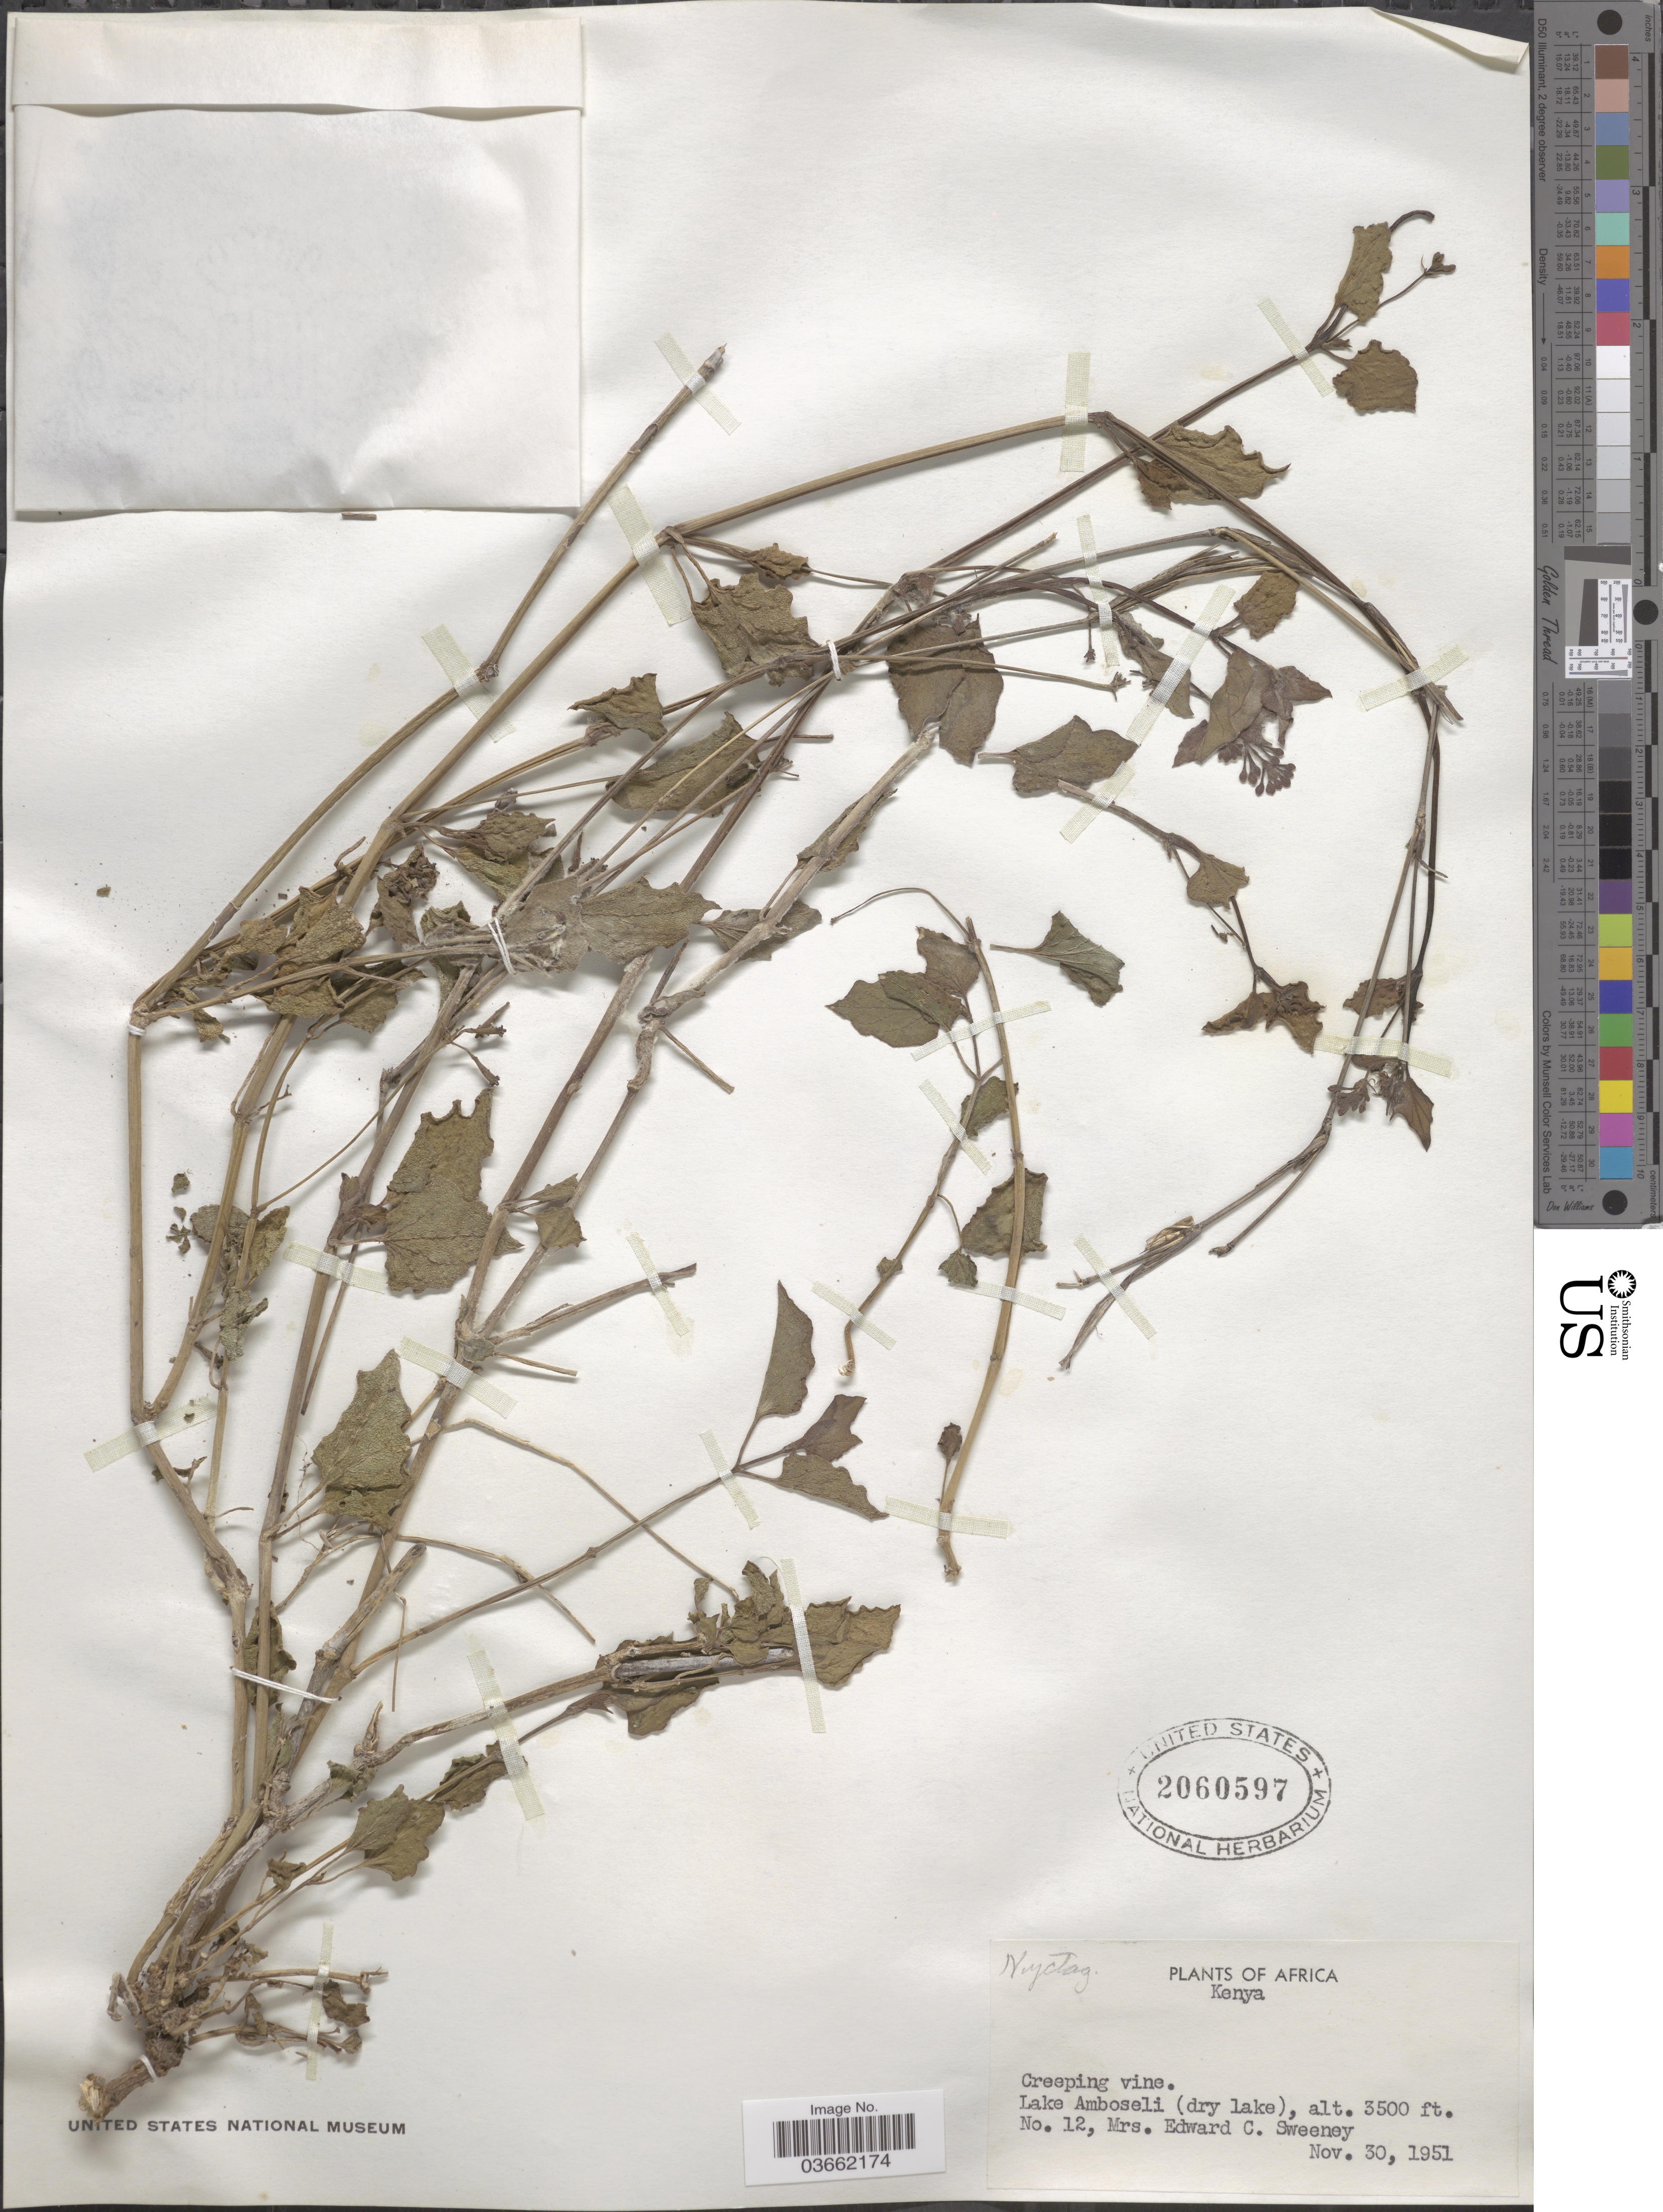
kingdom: Plantae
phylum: Tracheophyta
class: Magnoliopsida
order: Caryophyllales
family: Nyctaginaceae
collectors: E. Sweeney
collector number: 12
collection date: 1951-11-30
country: Kenya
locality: Lake Amboseli.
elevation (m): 1067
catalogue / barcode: US 2060597